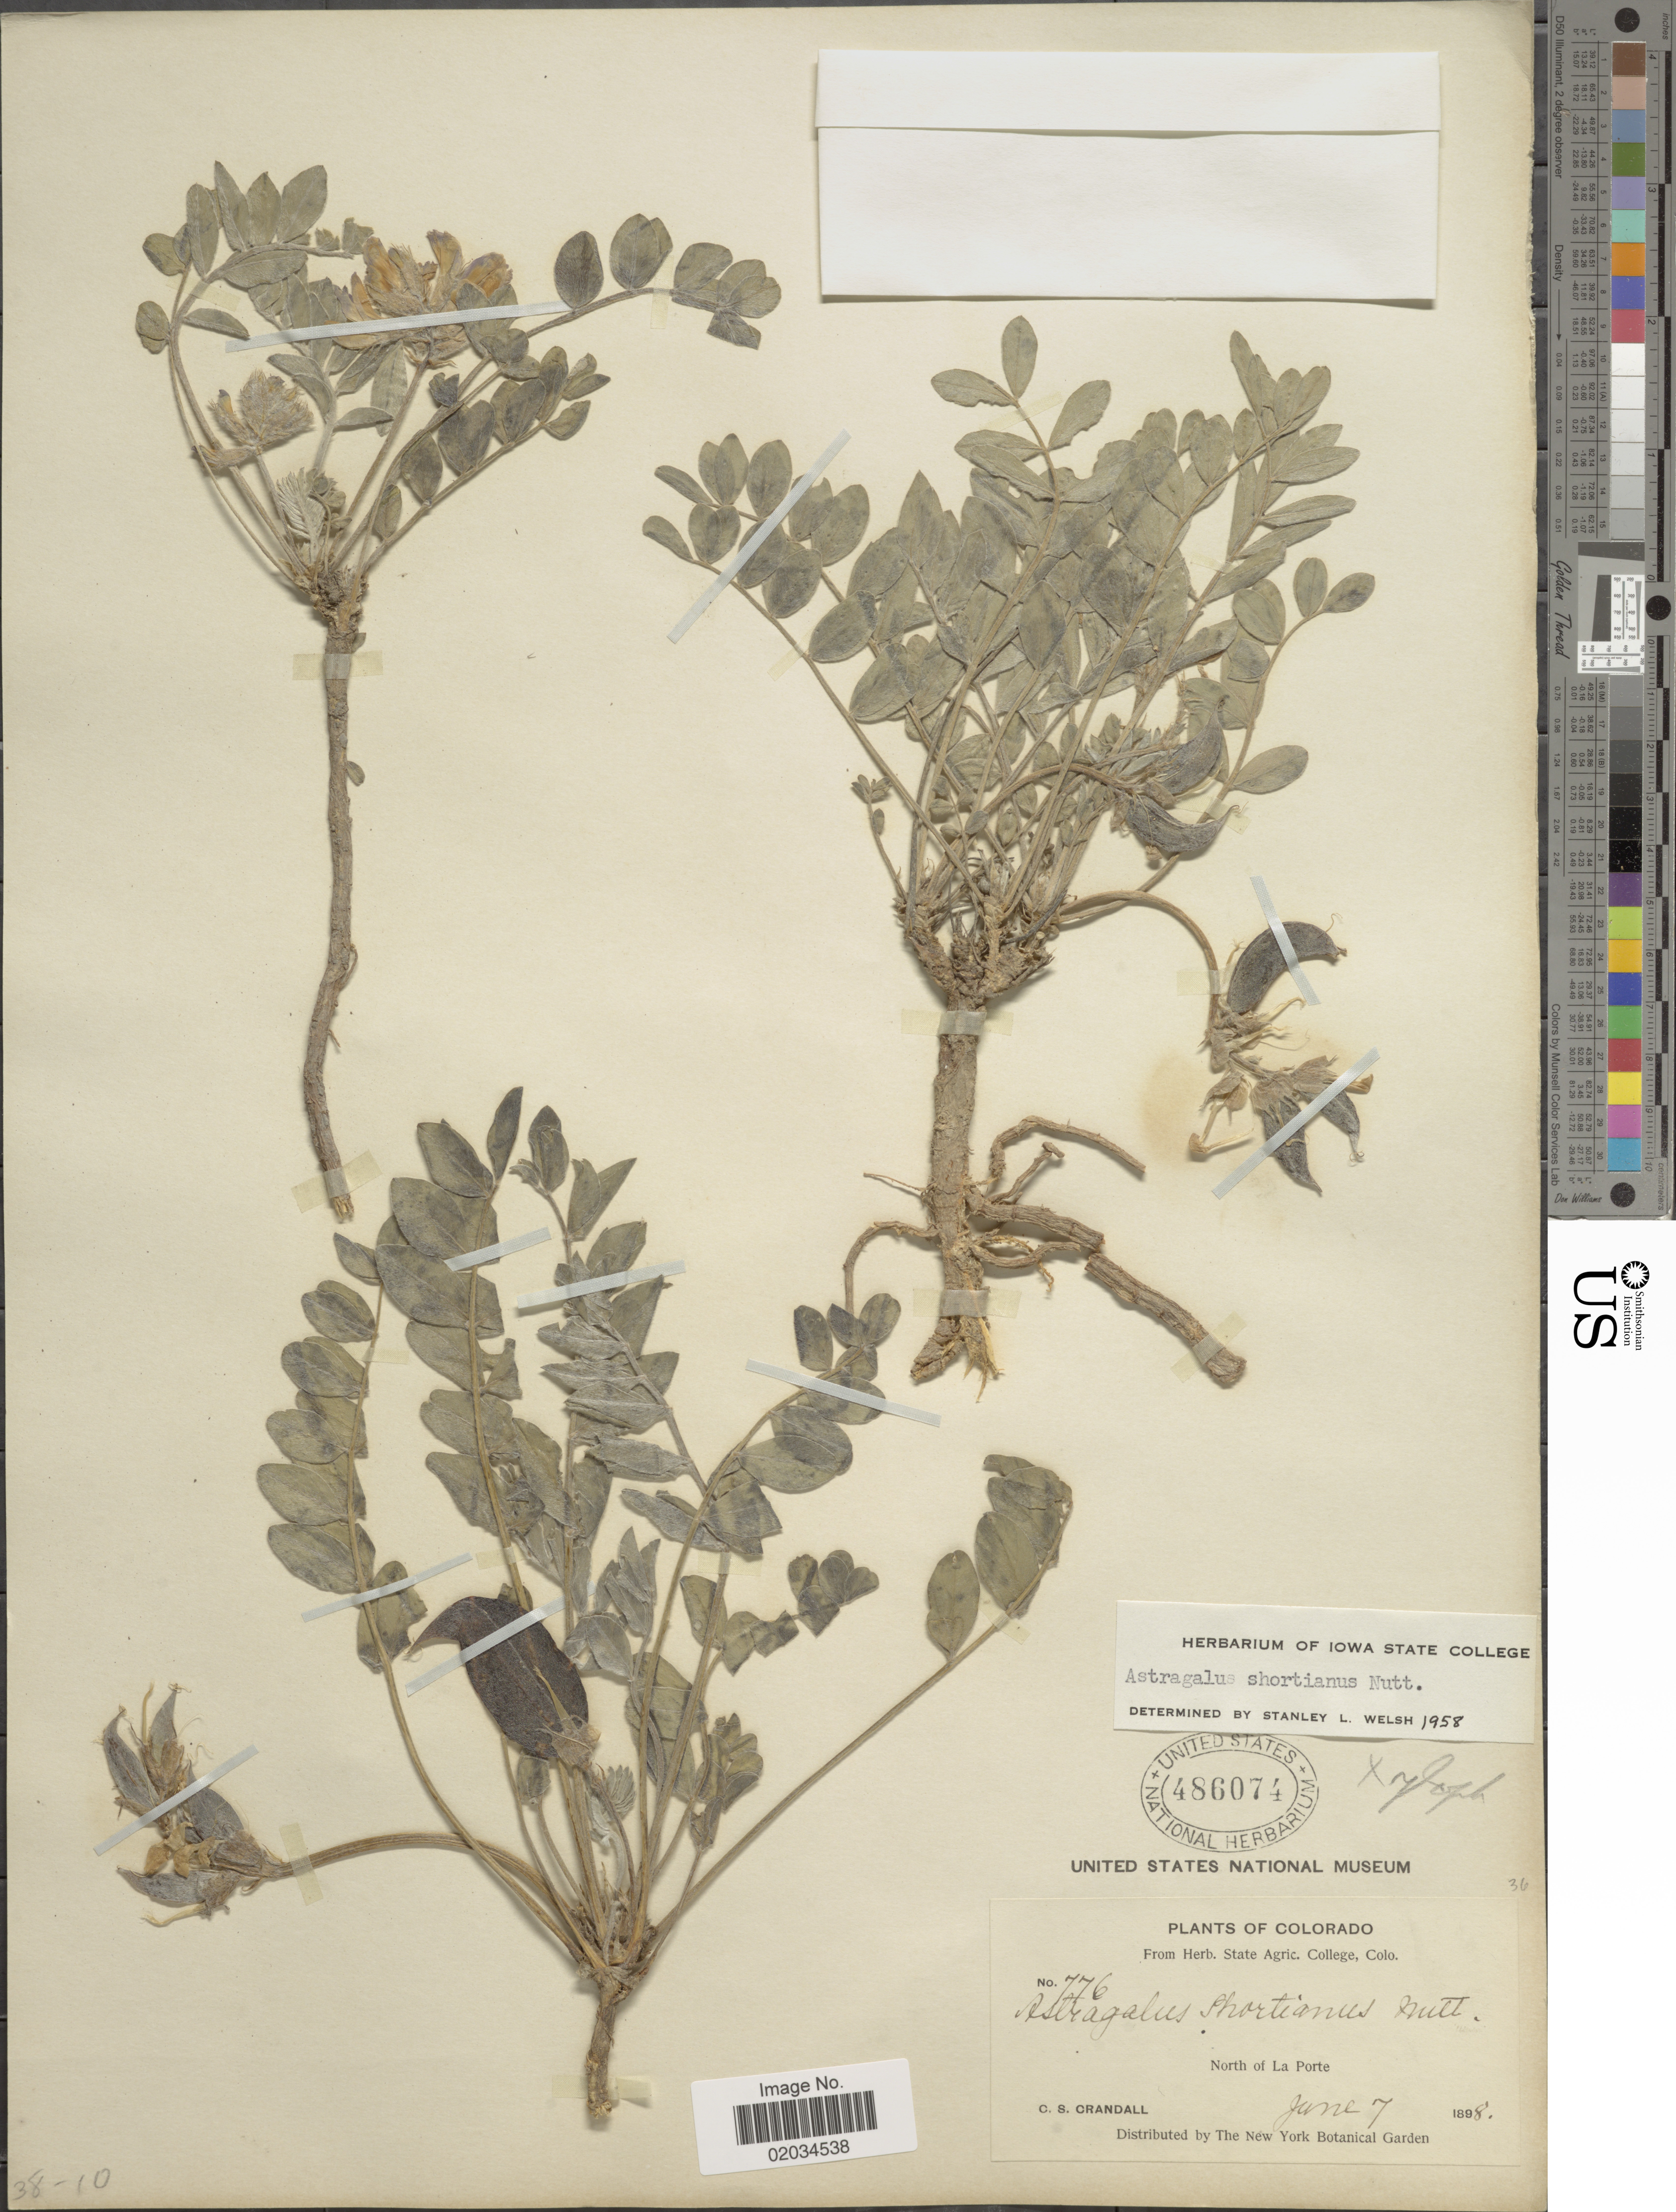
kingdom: Plantae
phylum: Tracheophyta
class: Magnoliopsida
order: Fabales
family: Fabaceae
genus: Astragalus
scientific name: Astragalus shortianus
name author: Nutt.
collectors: C. Crandall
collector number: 776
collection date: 1898-06-07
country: United States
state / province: Colorado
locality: North of La Porte.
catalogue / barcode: US 486074